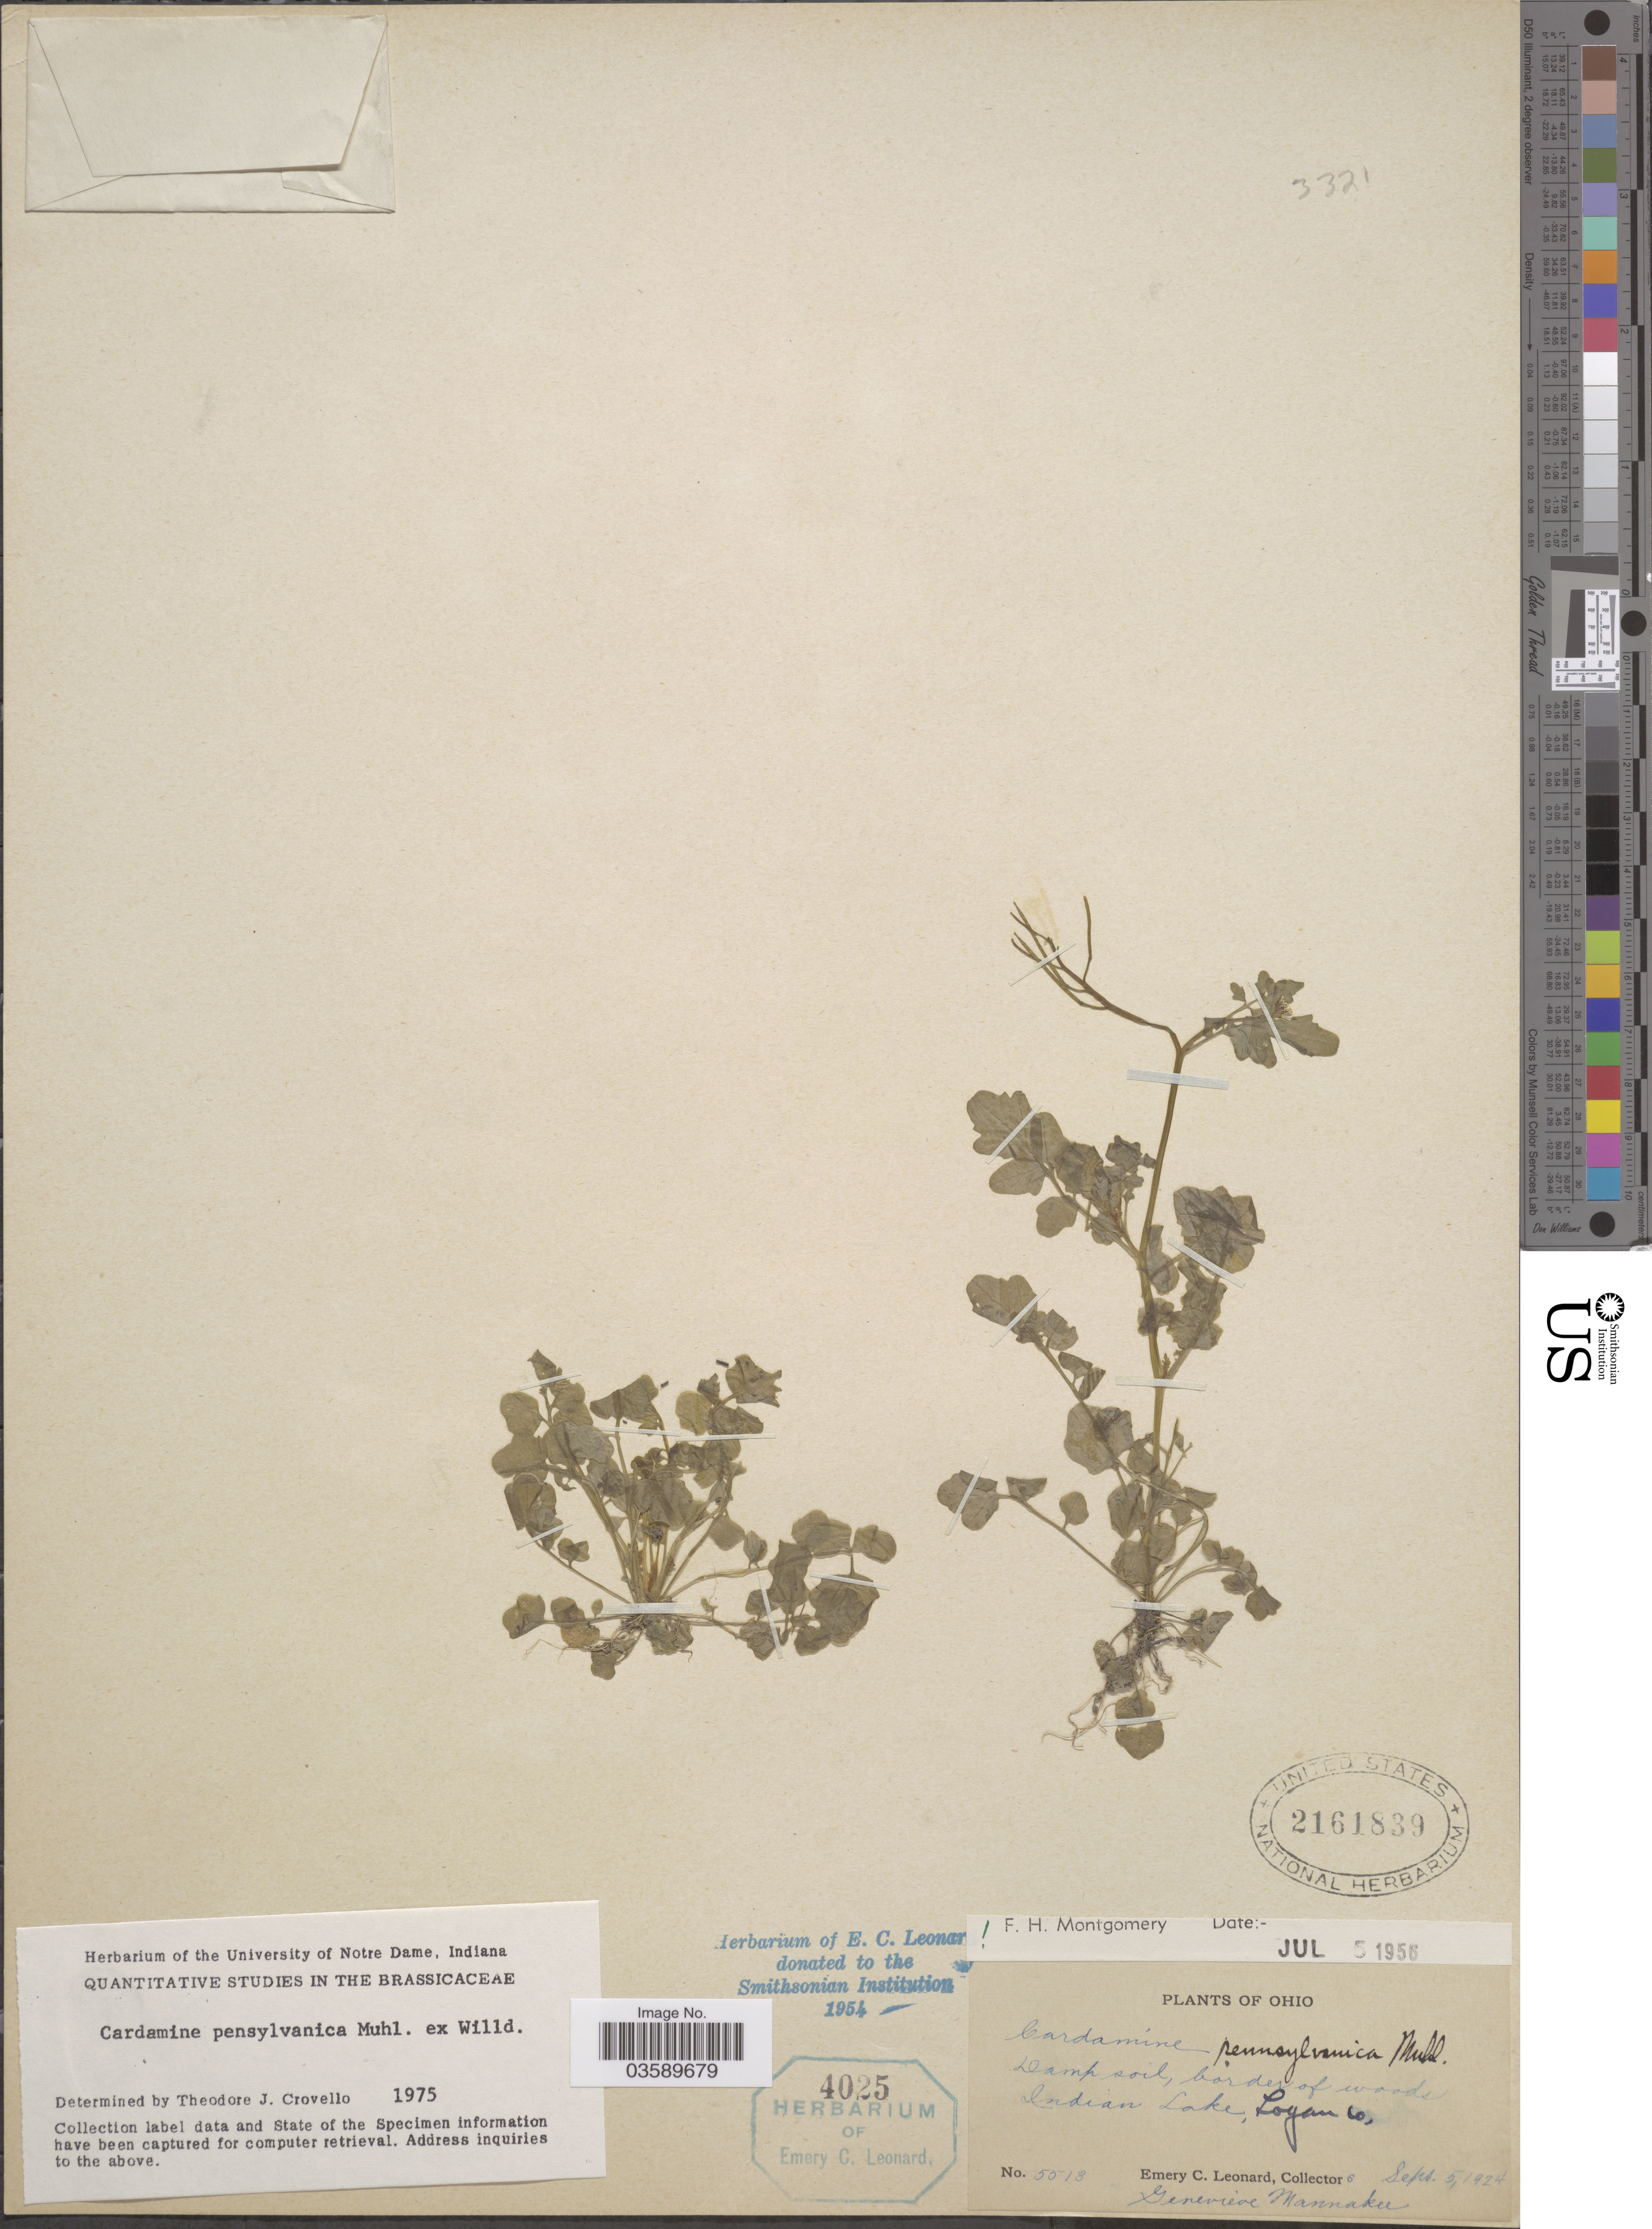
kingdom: Plantae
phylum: Tracheophyta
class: Magnoliopsida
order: Brassicales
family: Brassicaceae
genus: Cardamine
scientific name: Cardamine pensylvanica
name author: Muhl. ex Willd.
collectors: E. C. Leonard & G. Mannakee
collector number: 5513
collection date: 1924-09-05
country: United States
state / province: Ohio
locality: Damp soil, border of woods. Indian Lake, Logan Co.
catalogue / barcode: US 2161839